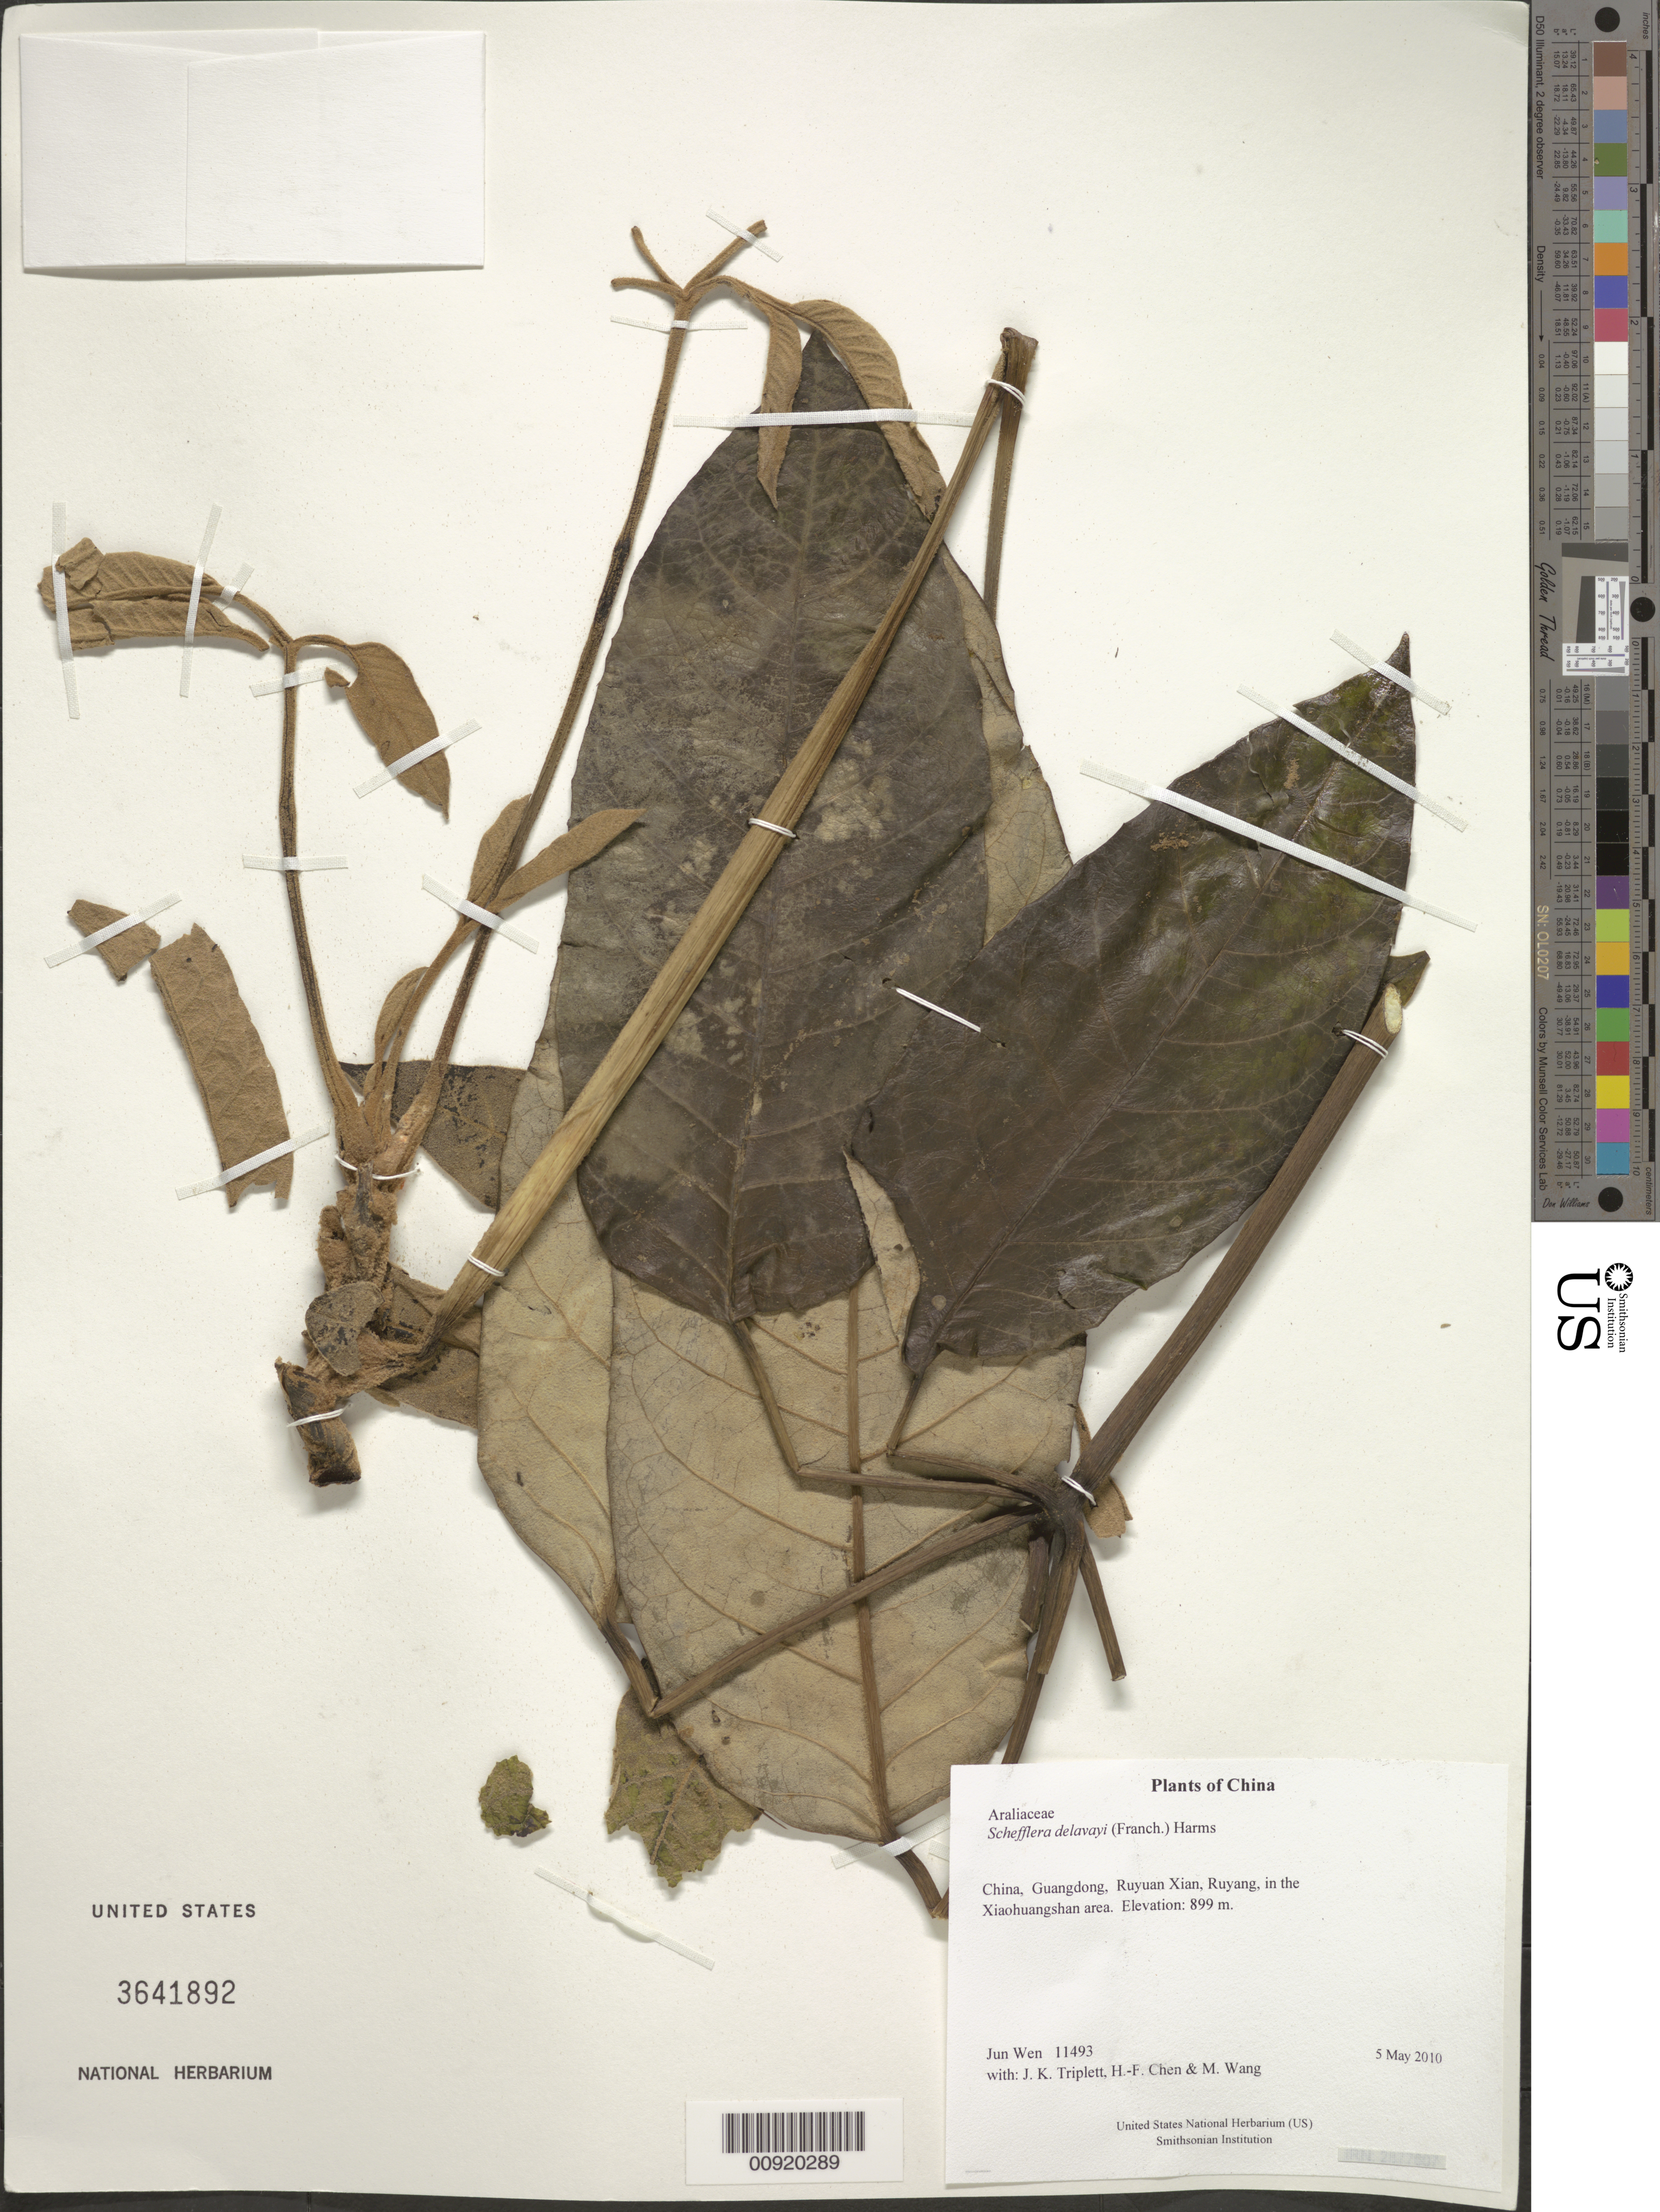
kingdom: Plantae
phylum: Tracheophyta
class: Magnoliopsida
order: Apiales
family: Araliaceae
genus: Schefflera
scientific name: Schefflera delavayi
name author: (Franch.) Harms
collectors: J. Wen, J. K. Triplett, H.-F. Chen & M. Wang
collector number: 11493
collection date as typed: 5 May 2010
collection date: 2010-05-05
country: China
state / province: Guangdong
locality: Ruyuan Xian, Ruyang, in the Xiaohuangshan area.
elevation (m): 899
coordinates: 24 54.721 N, 113 02.326 E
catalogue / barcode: US 3641892